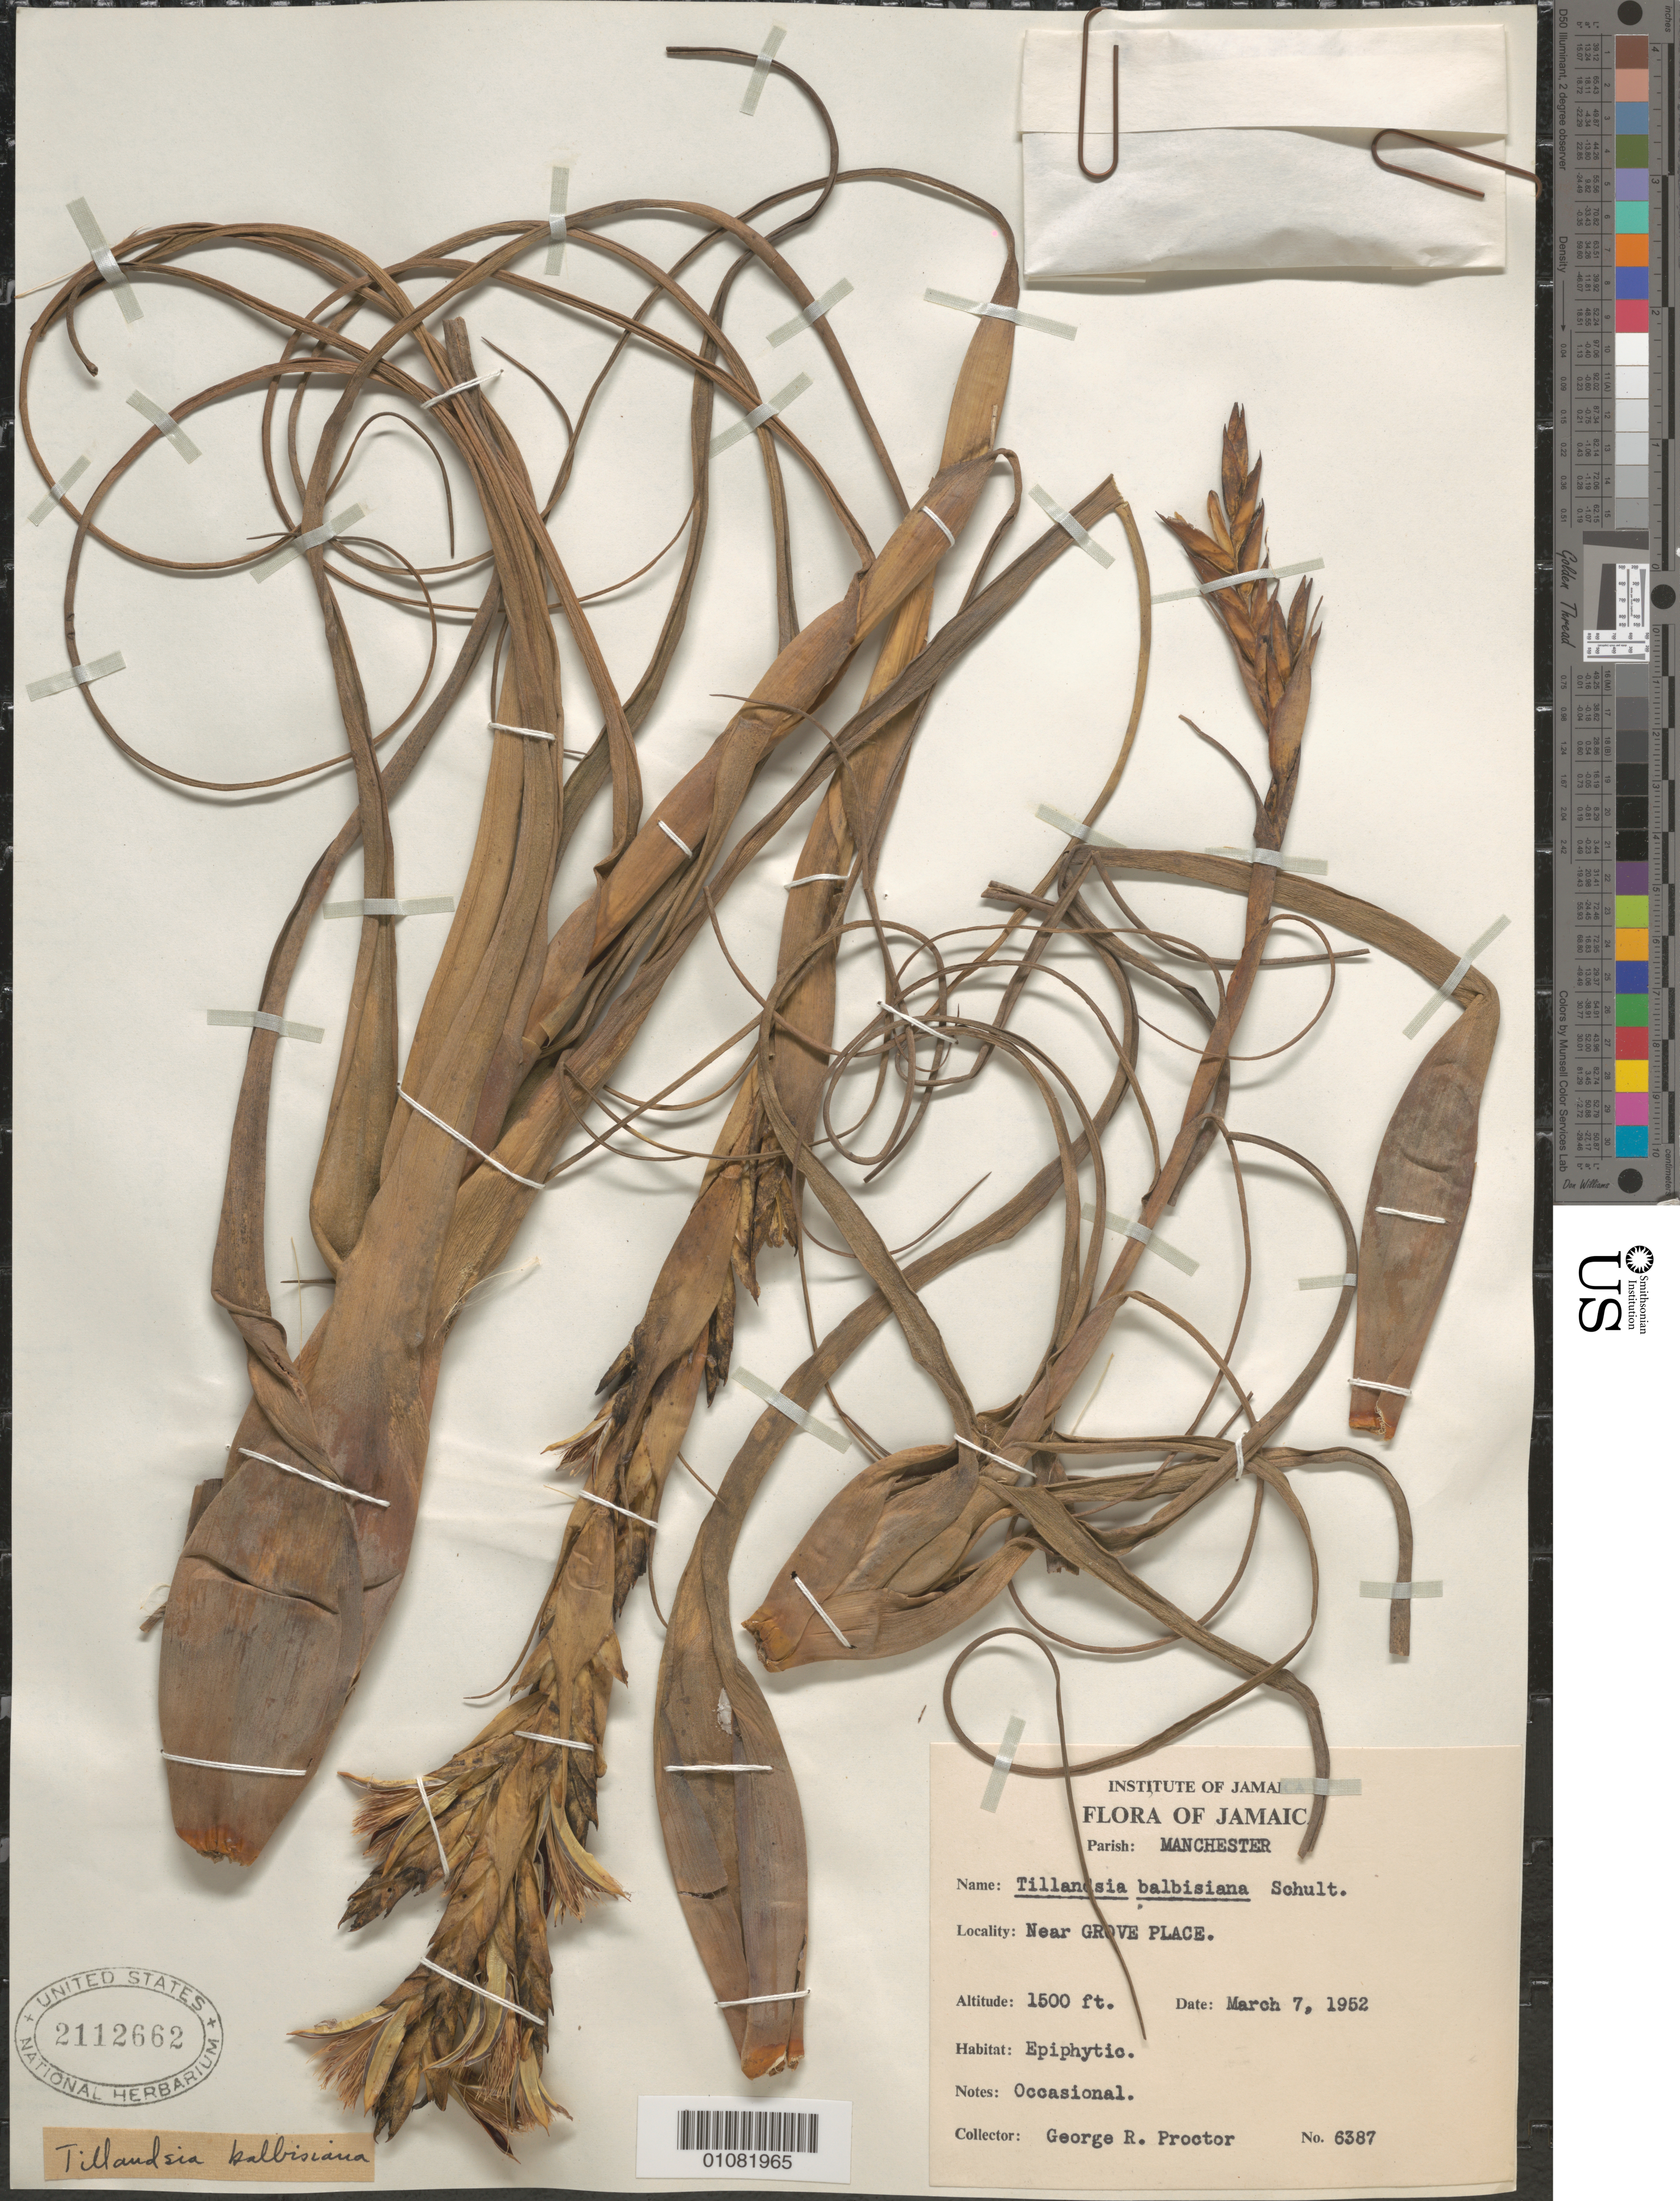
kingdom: Plantae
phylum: Tracheophyta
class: Liliopsida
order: Poales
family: Bromeliaceae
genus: Tillandsia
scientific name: Tillandsia balbisiana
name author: Schult. f.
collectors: G. R. Proctor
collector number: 6387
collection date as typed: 07 Mar 1952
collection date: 1952-03-07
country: Jamaica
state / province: Manchester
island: Jamaica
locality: Near Grove Place.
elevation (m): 457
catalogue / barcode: US 2112662